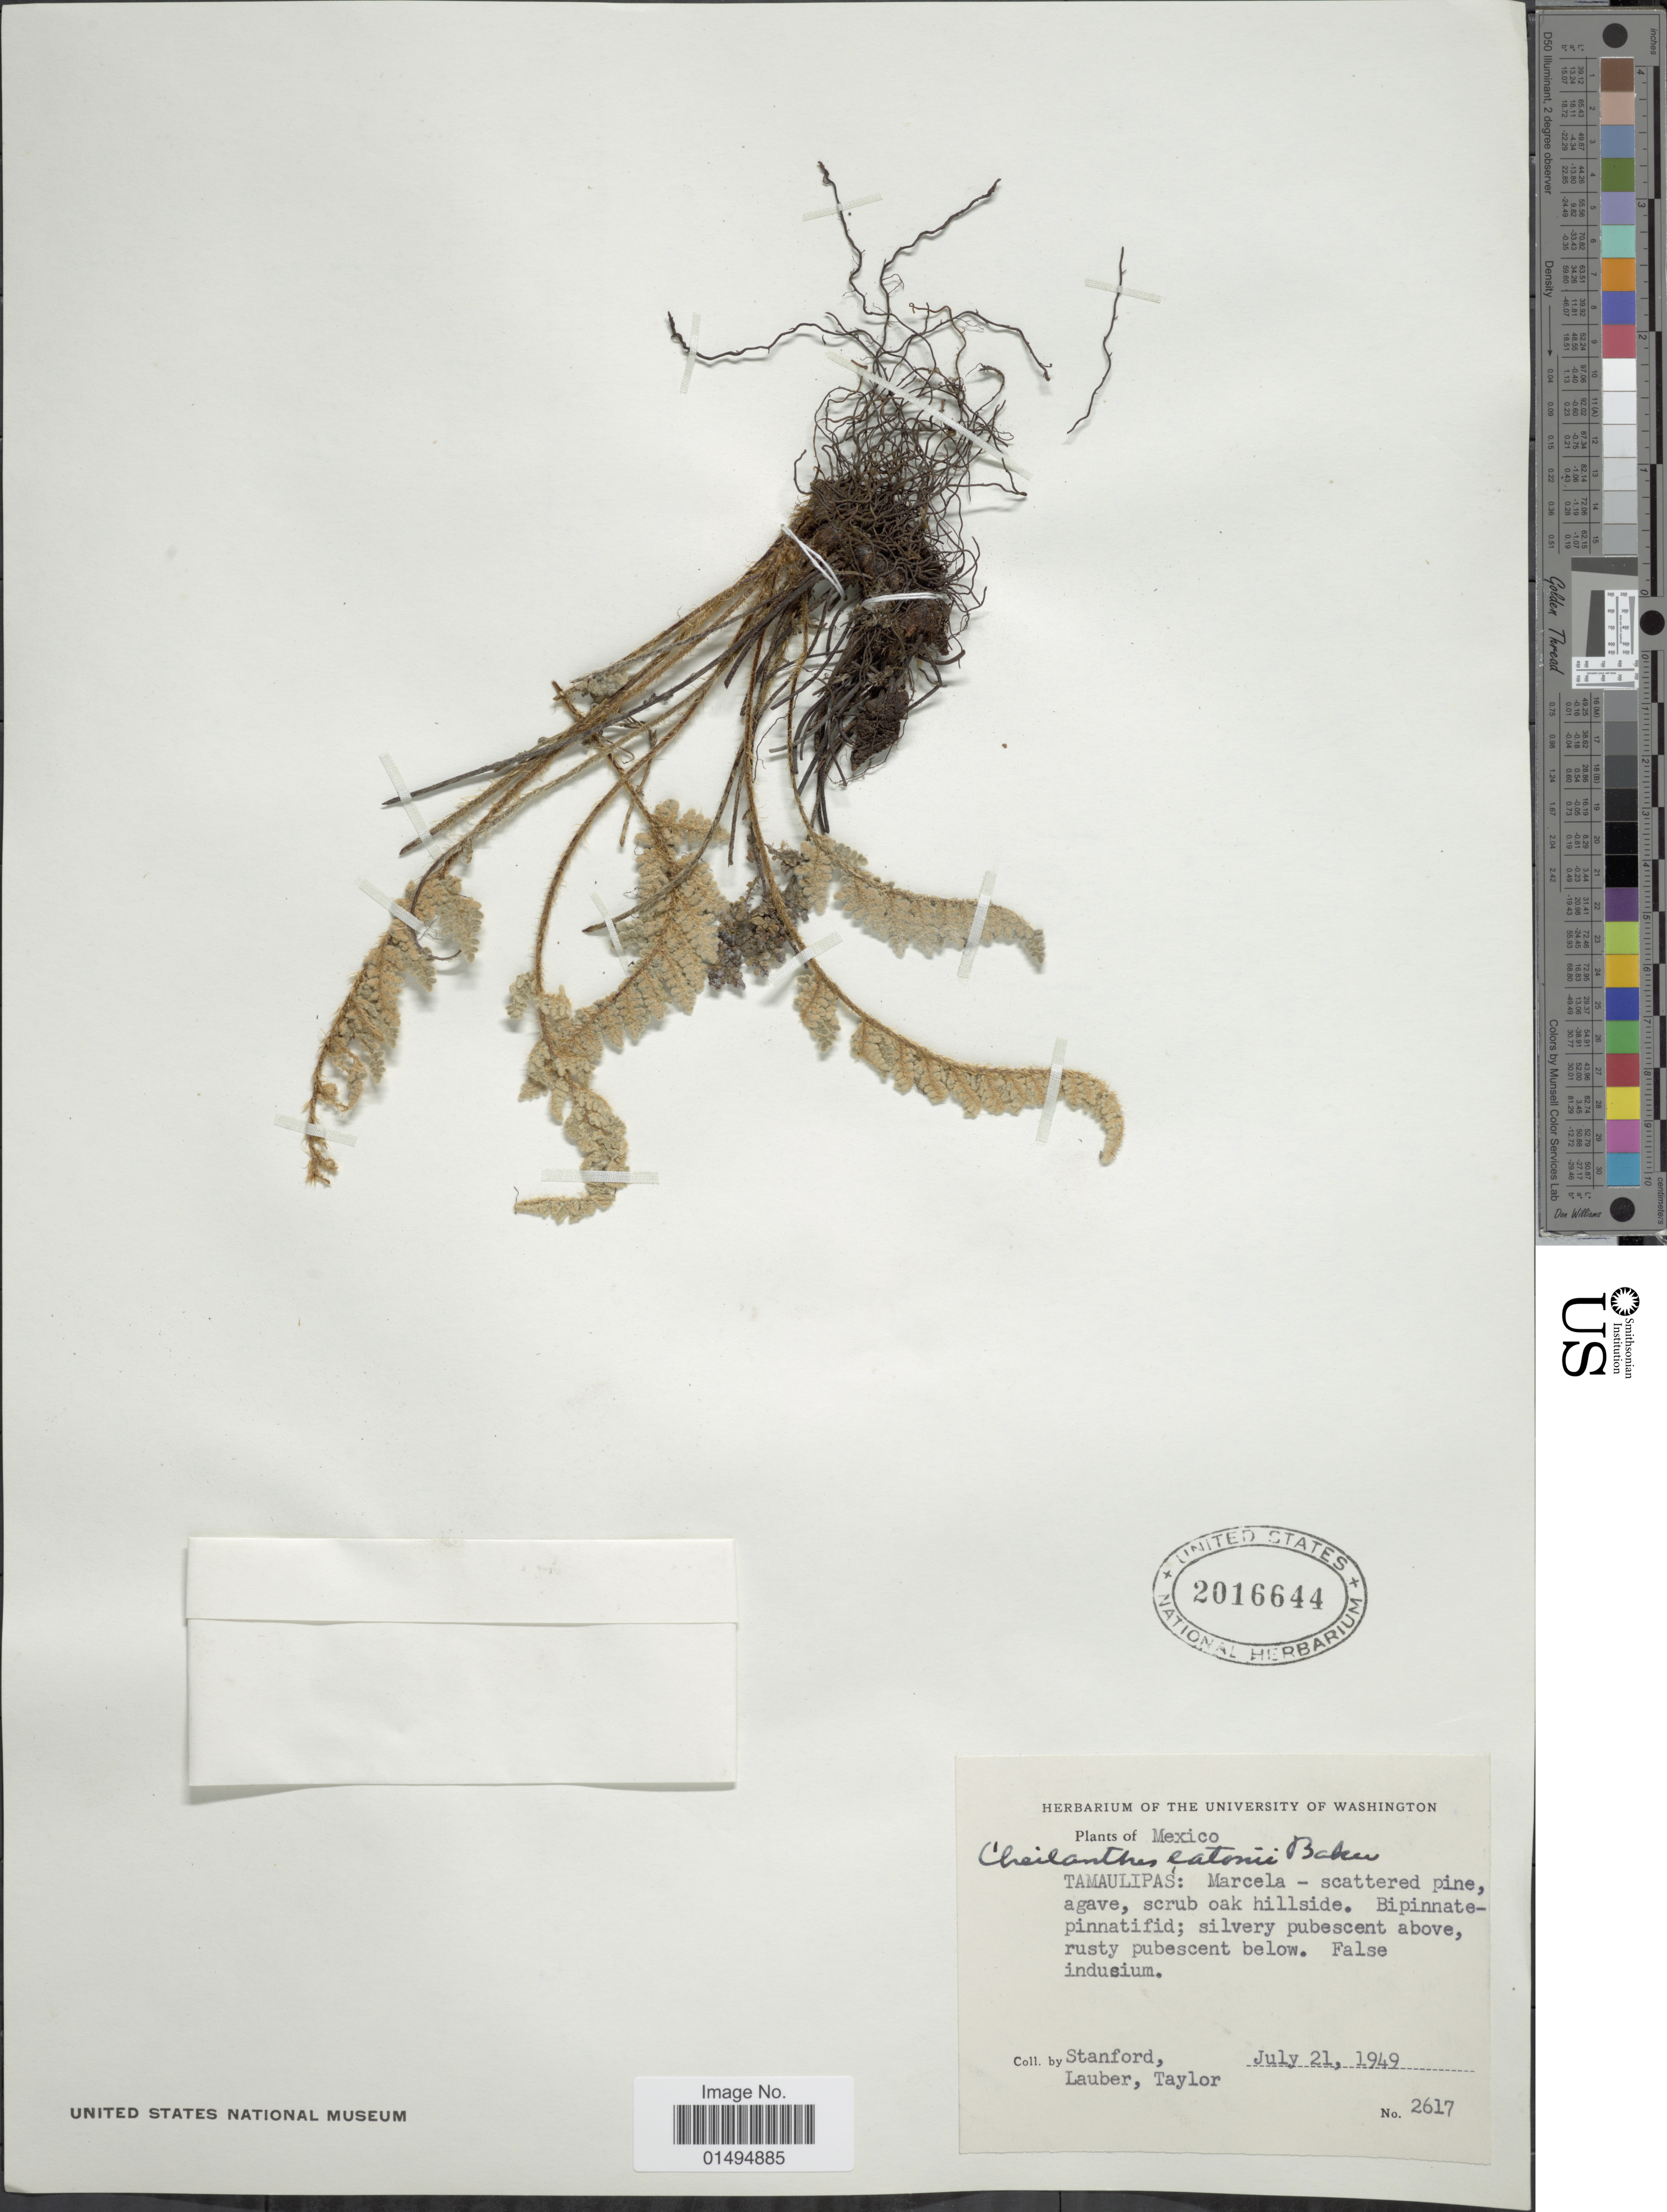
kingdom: Plantae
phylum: Tracheophyta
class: Polypodiopsida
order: Polypodiales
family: Pteridaceae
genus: Myriopteris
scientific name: Myriopteris rufa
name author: Fée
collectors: -. Stanford, Lauber, -- & -- Taylor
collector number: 2617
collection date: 1949-07-21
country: Mexico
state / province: Tamaulipas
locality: Marcela.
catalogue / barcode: US 3016644